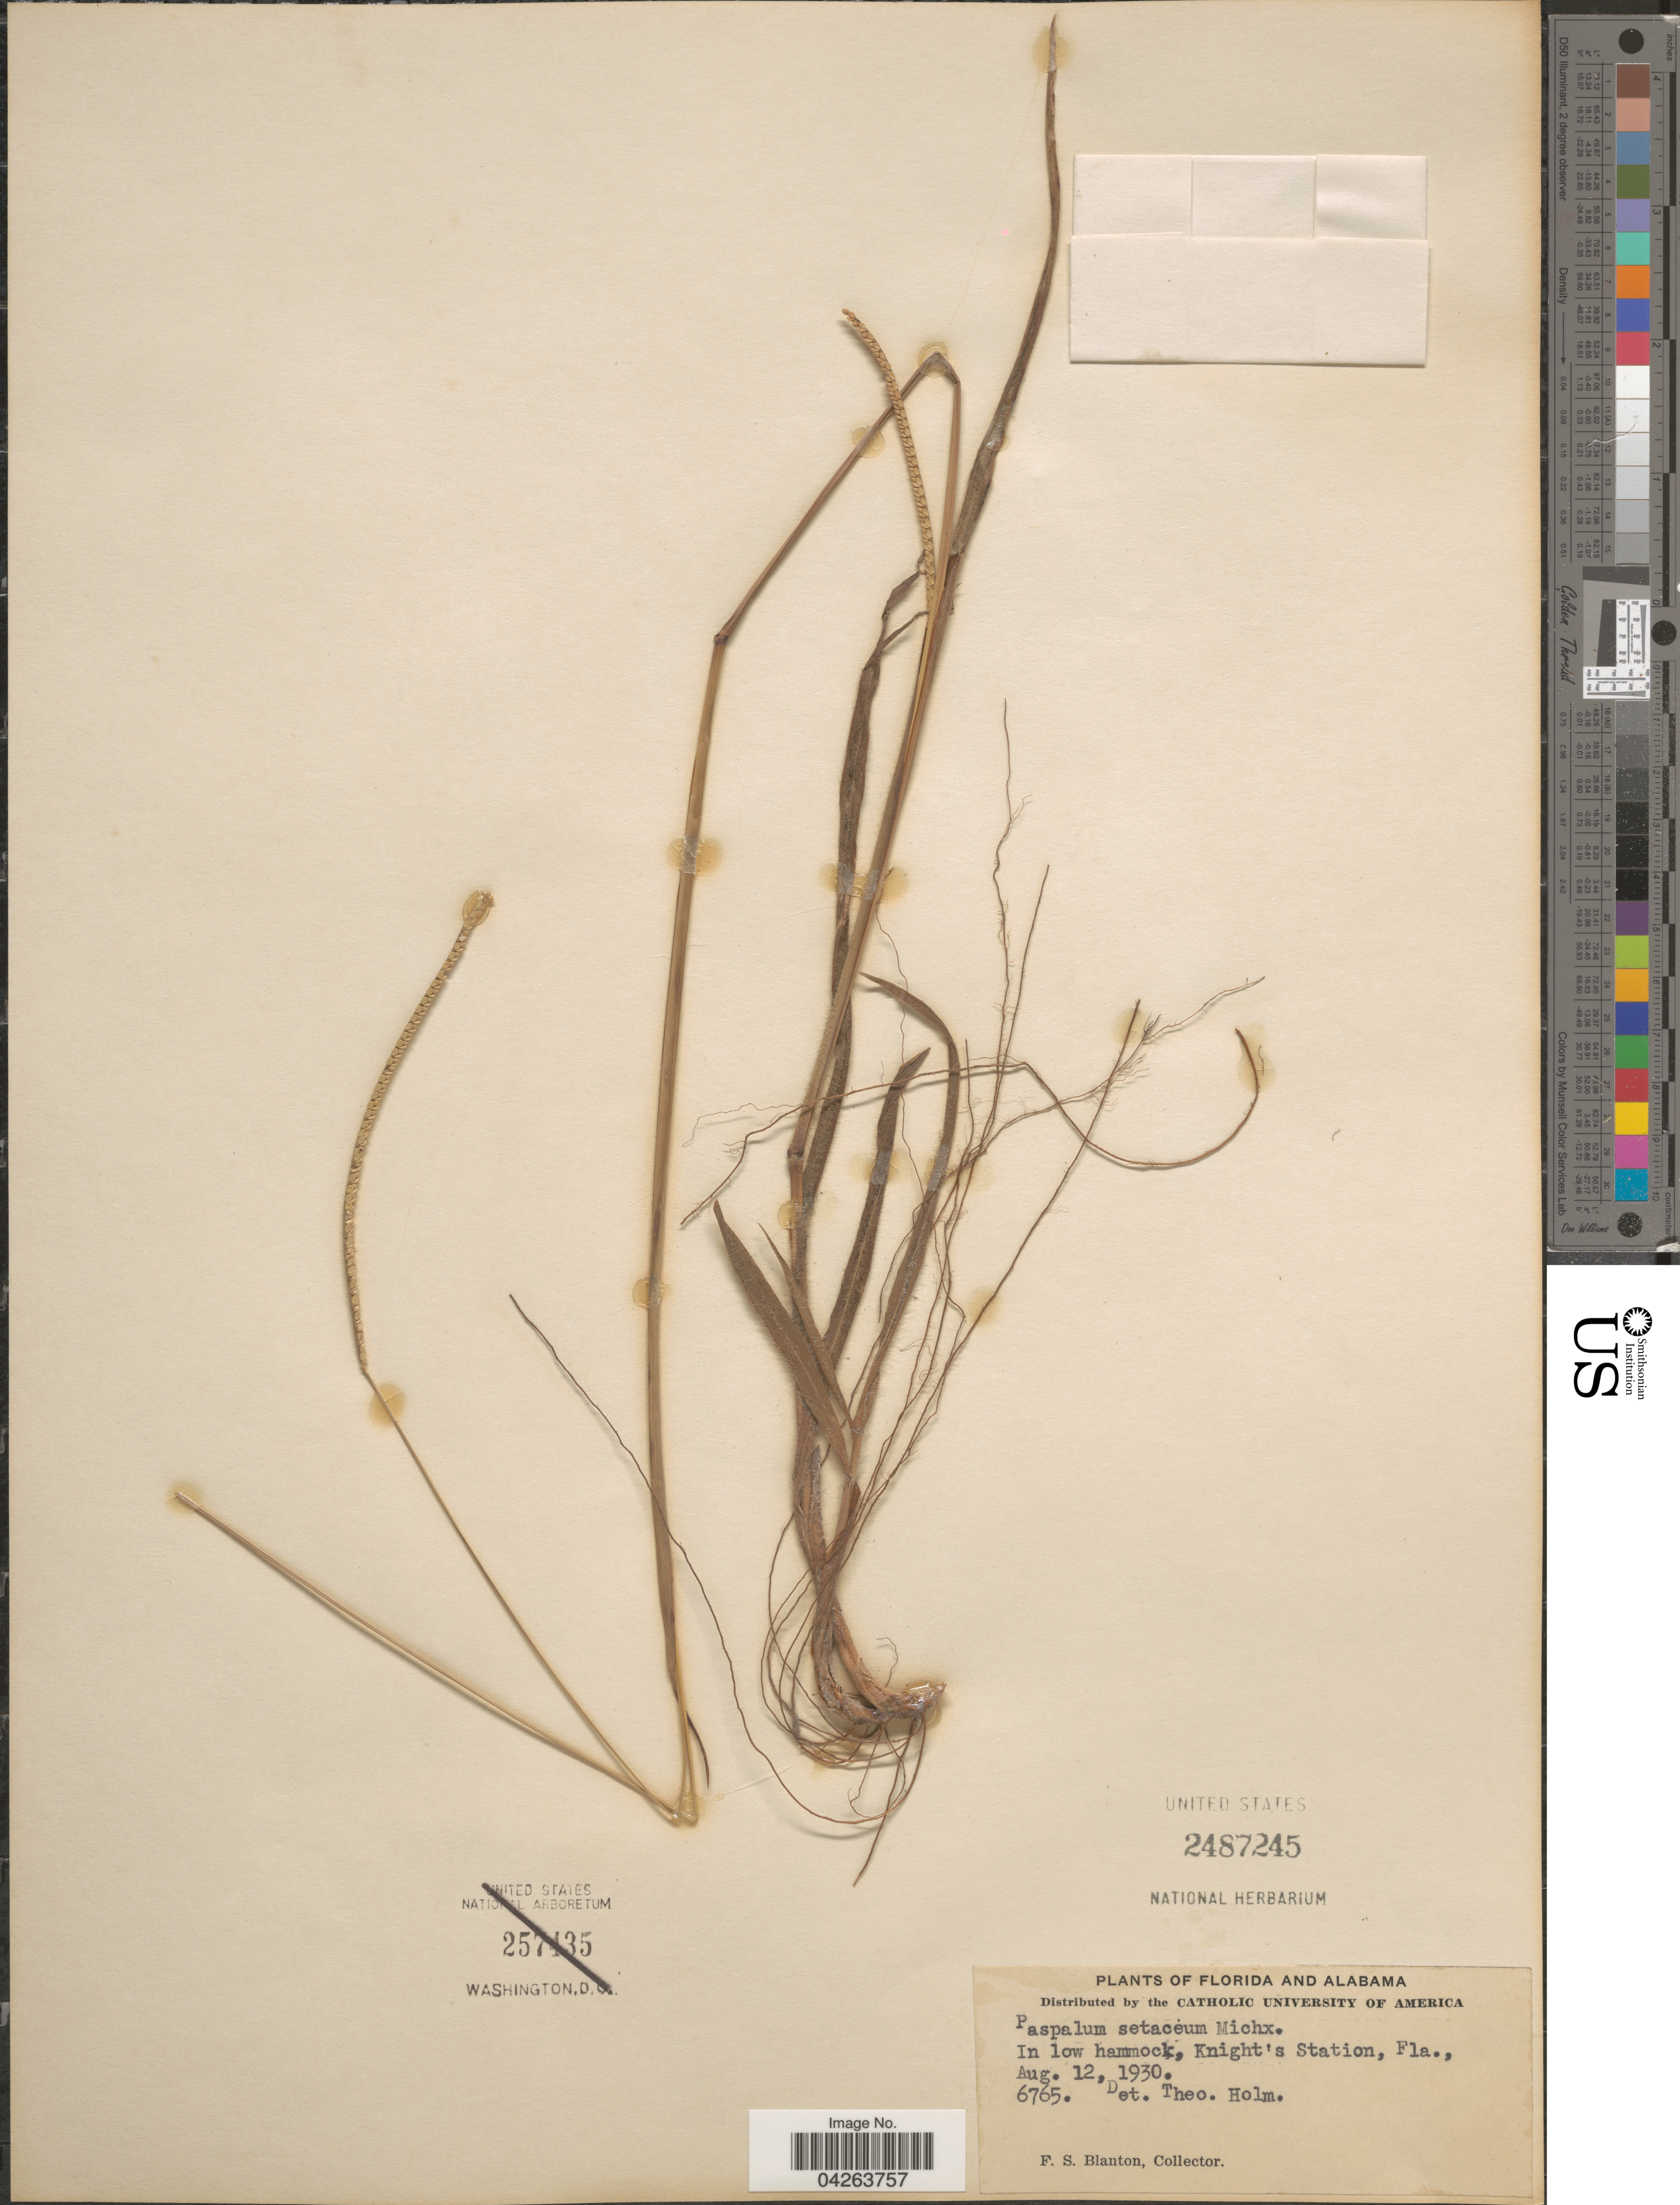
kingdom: Plantae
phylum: Tracheophyta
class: Liliopsida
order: Poales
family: Poaceae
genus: Paspalum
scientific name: Paspalum setaceum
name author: Michx.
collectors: F. S. Blanton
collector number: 6765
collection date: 1930-08-12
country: United States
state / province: Florida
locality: In low hammock, Knicht's Station.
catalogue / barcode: US 2487245